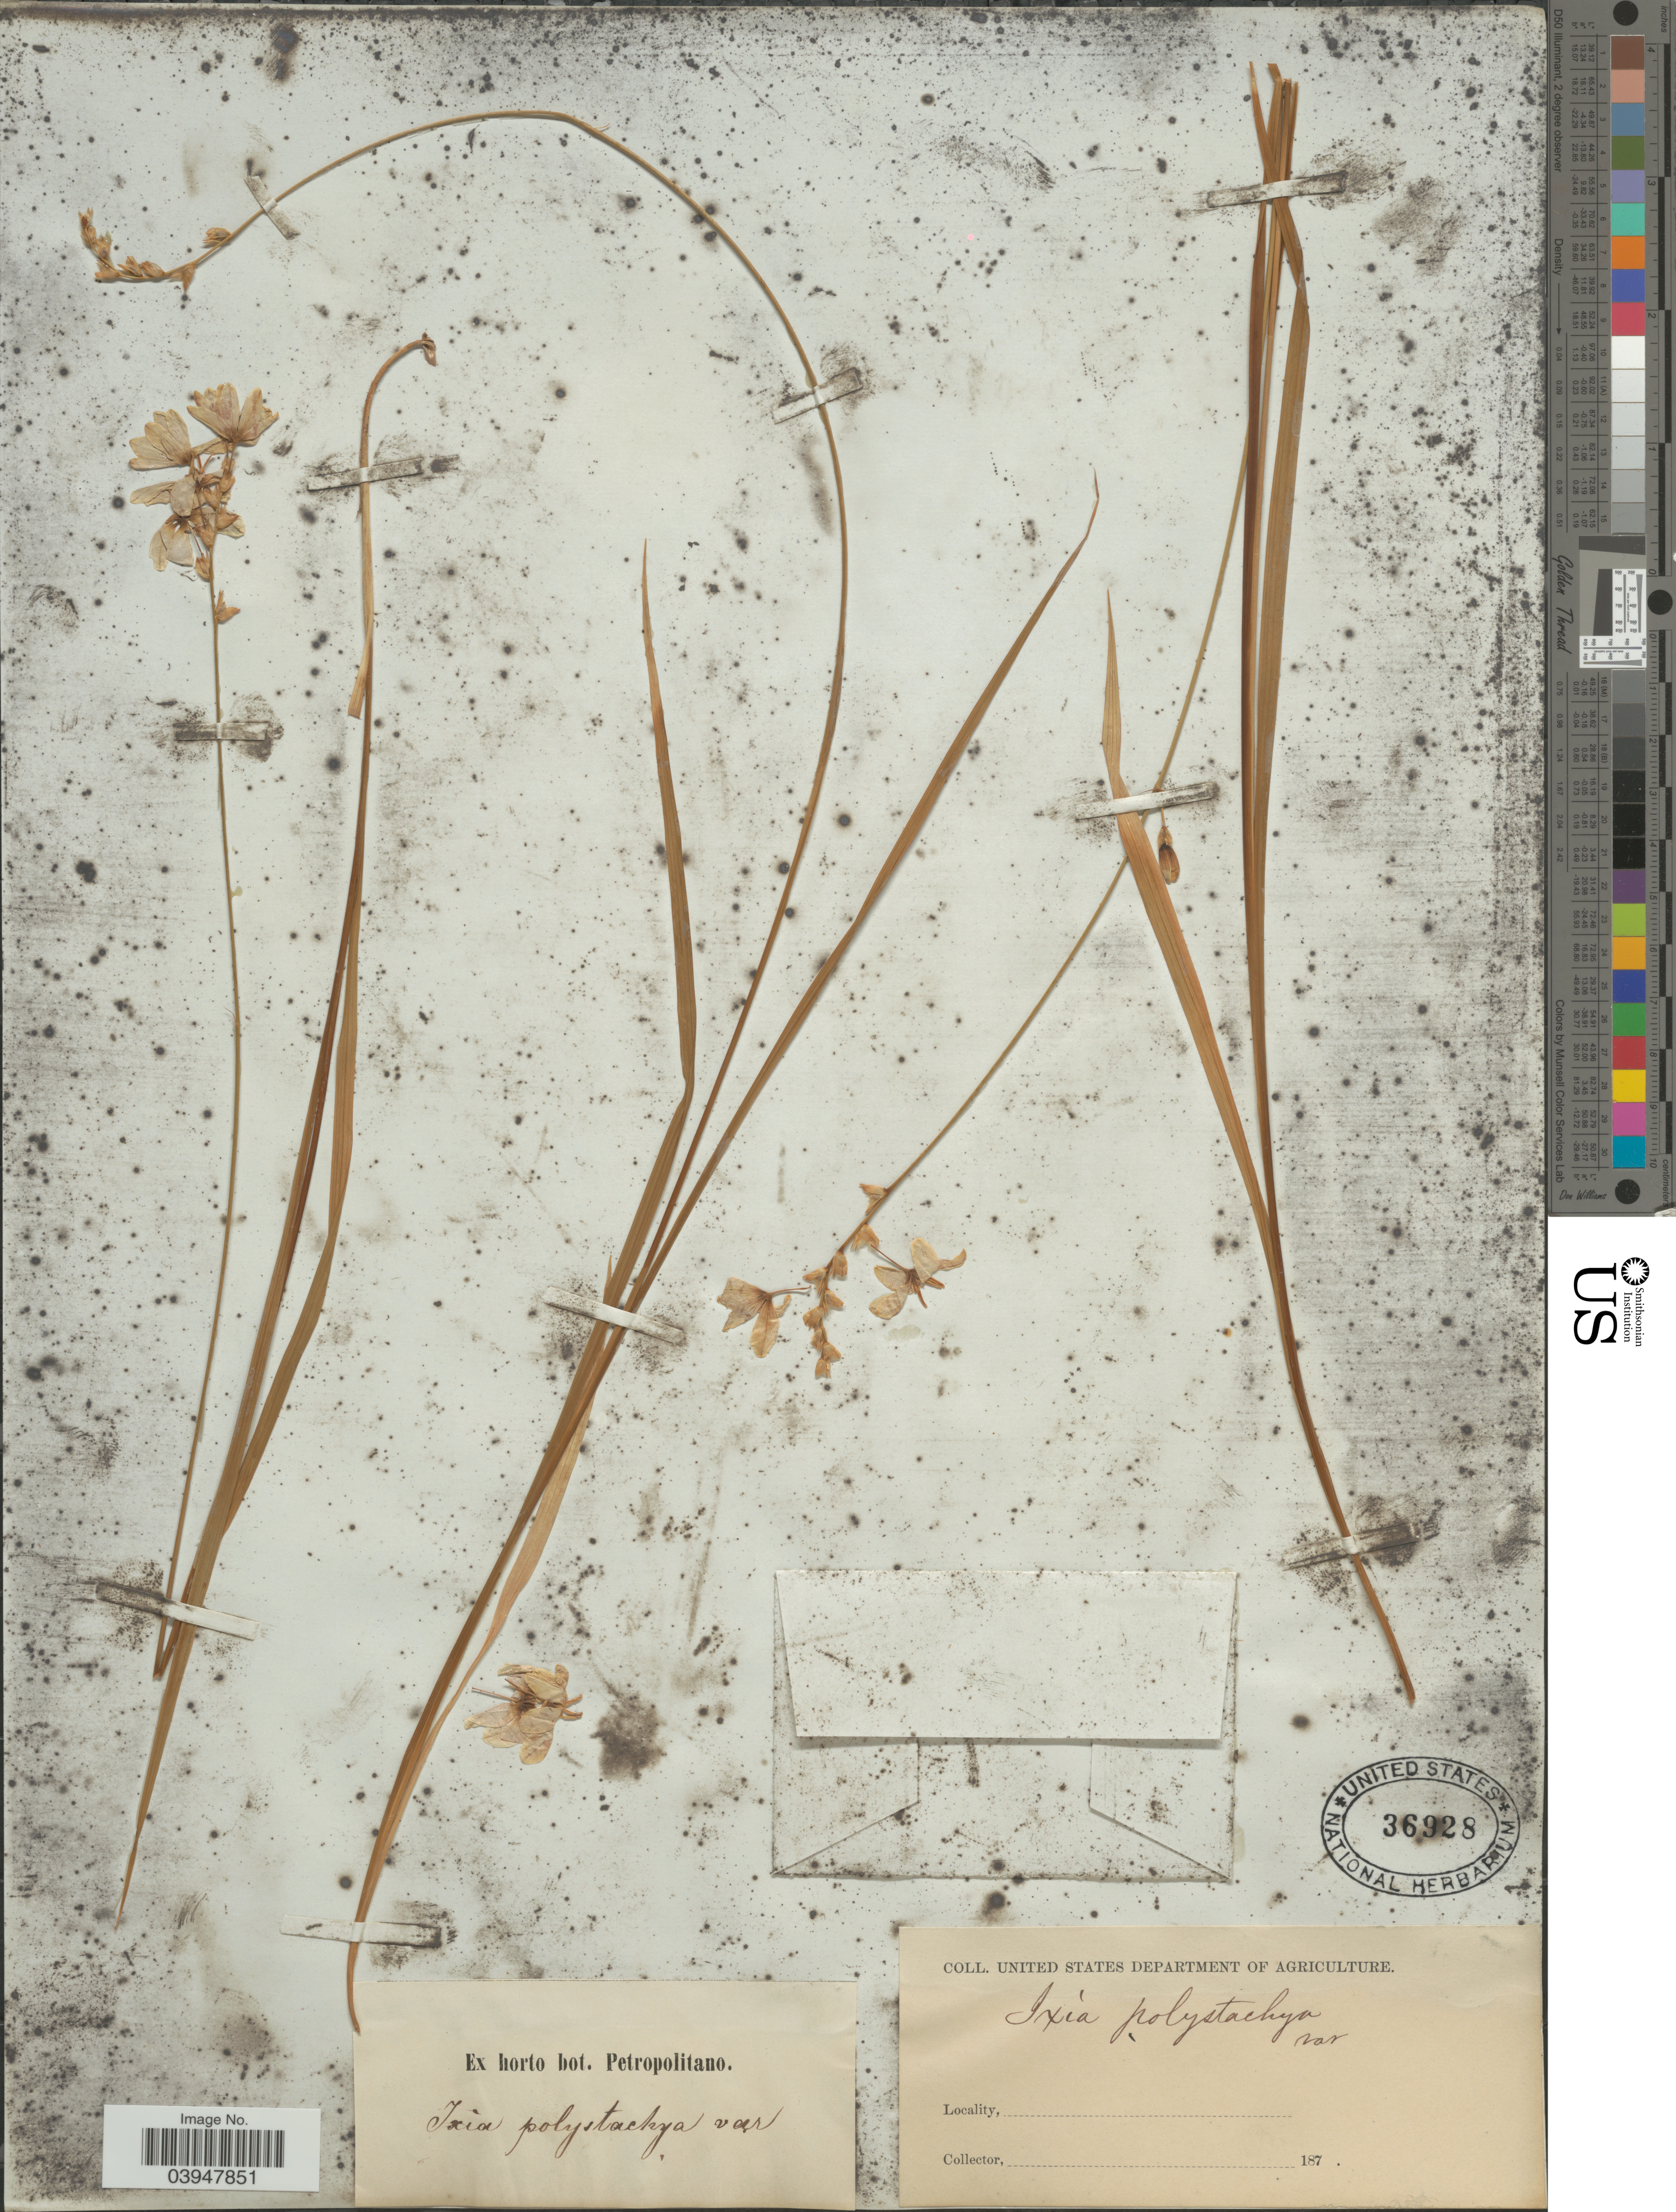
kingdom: Plantae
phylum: Tracheophyta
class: Liliopsida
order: Asparagales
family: Iridaceae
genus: Ixia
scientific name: Ixia polystachya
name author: L.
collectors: ex Horto Bot. Petropolitano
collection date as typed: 187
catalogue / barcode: US 36928